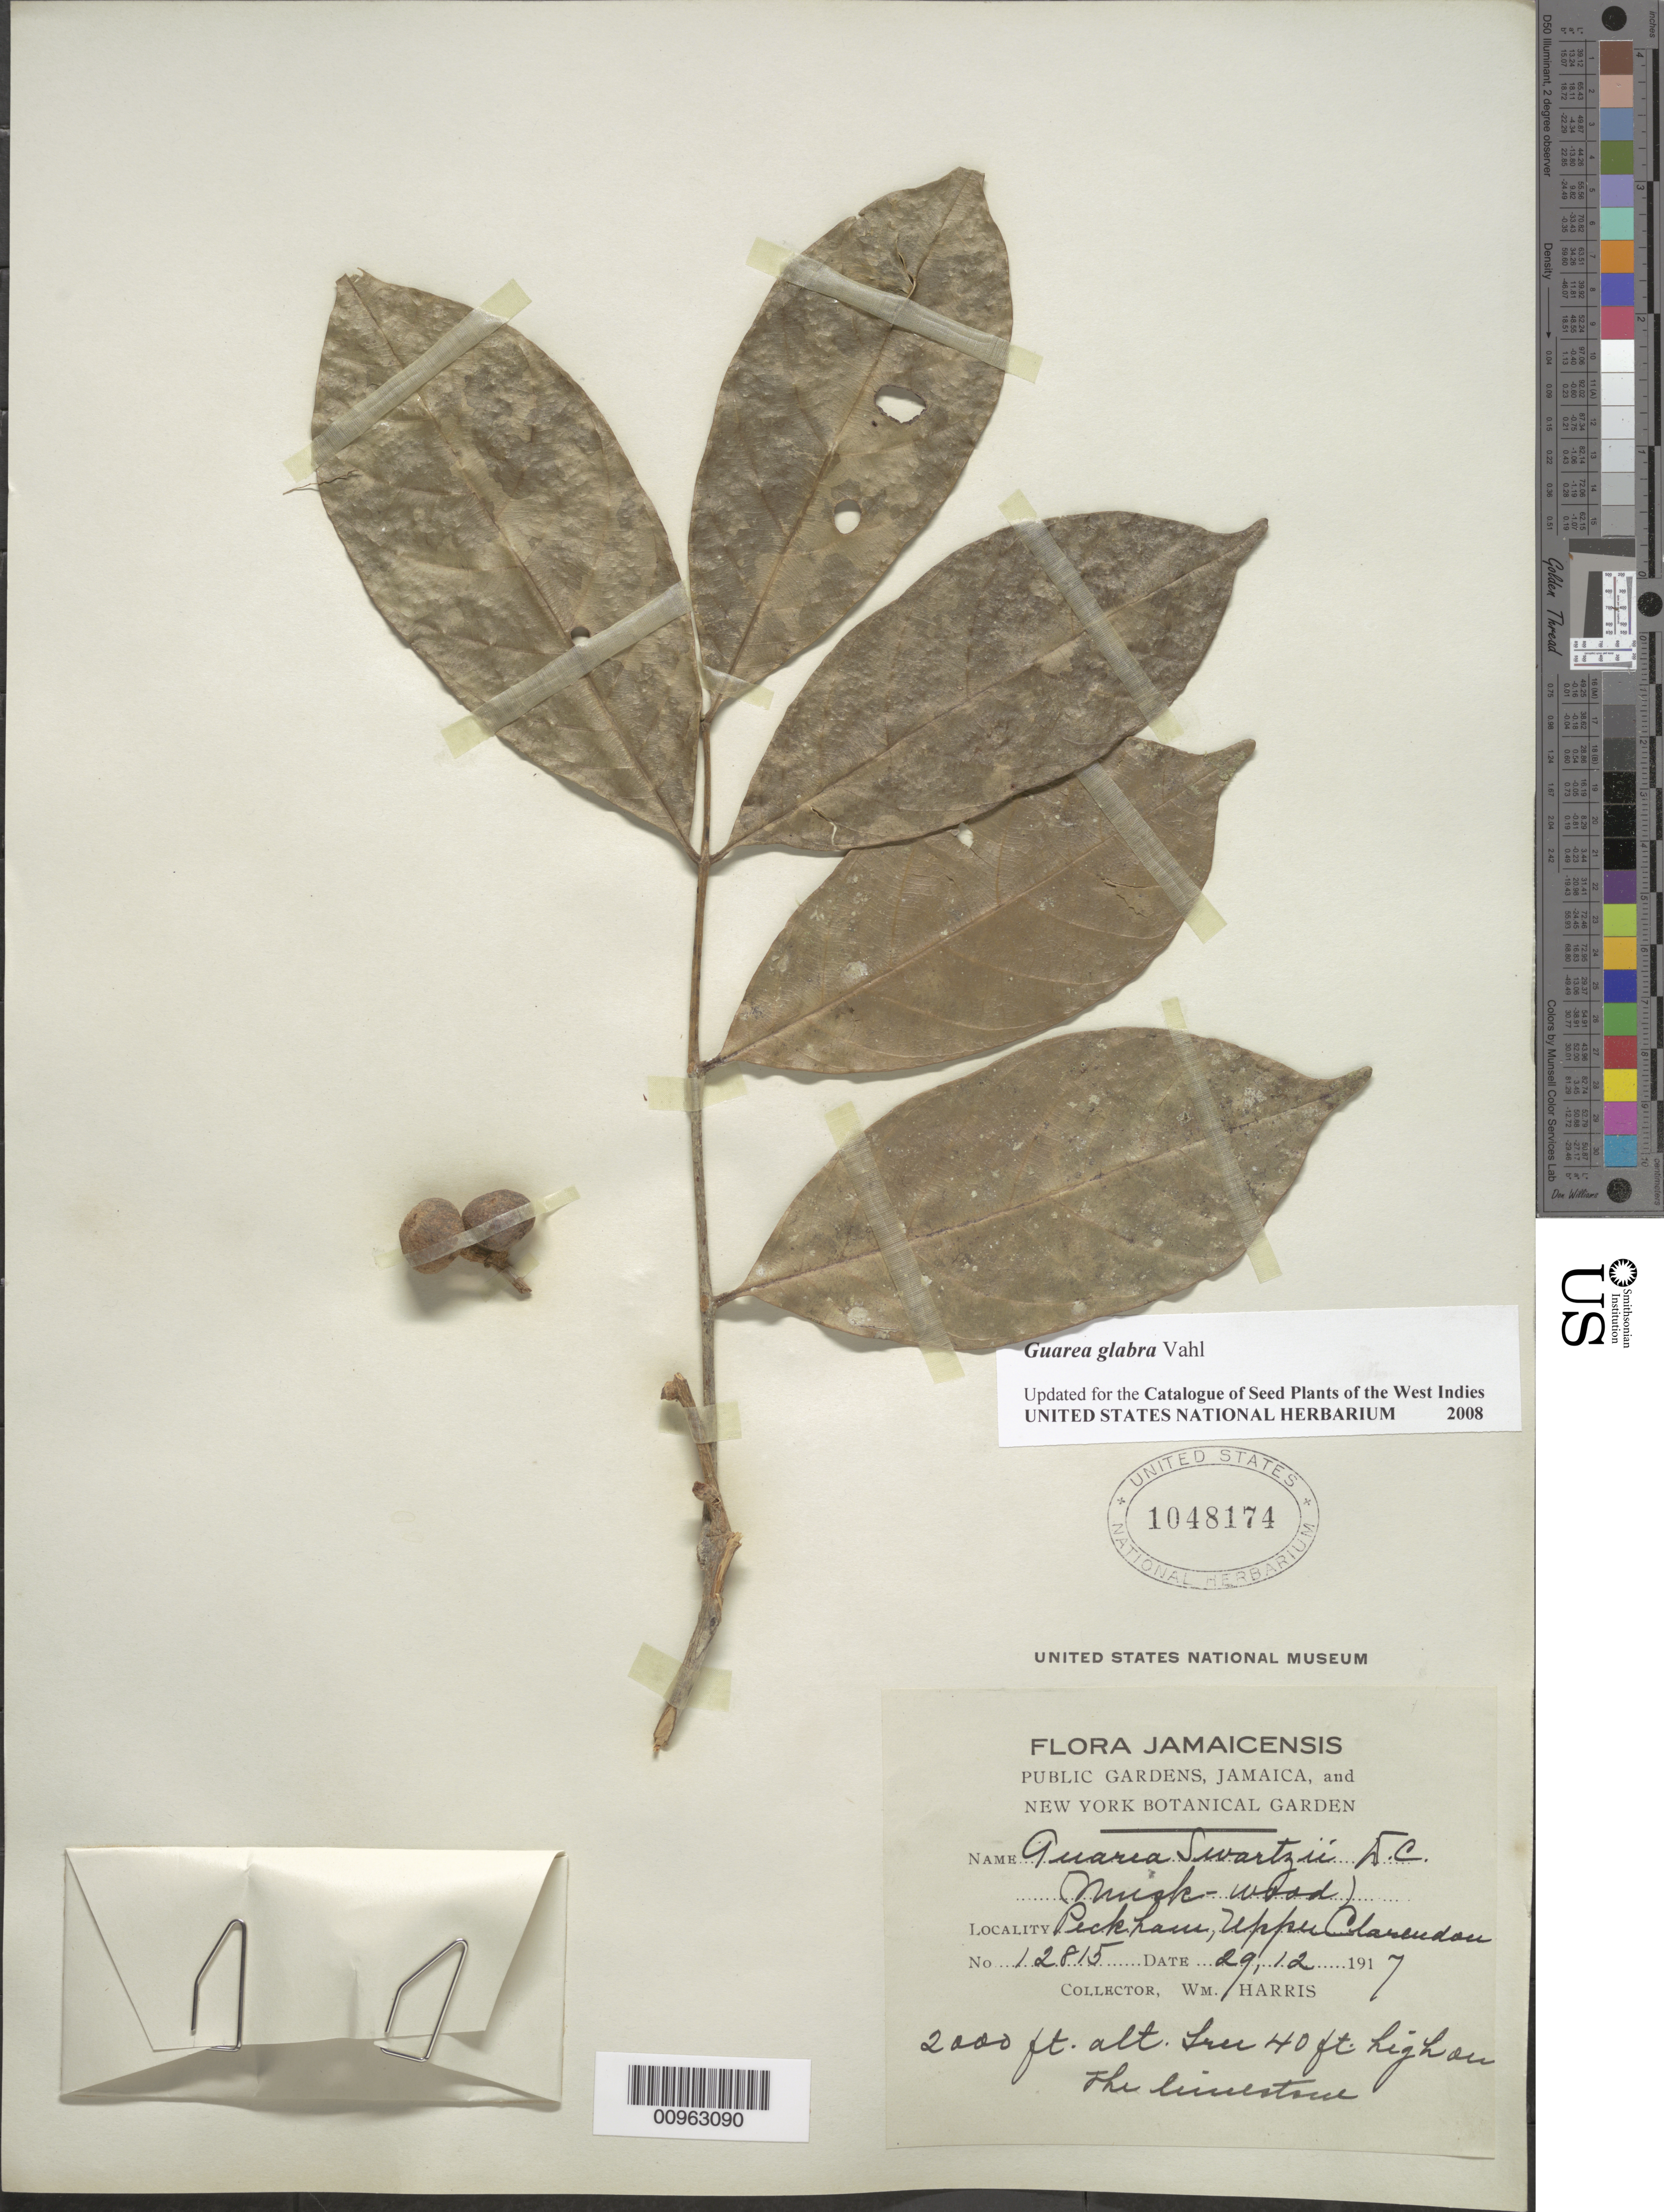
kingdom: Plantae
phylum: Tracheophyta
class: Magnoliopsida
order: Sapindales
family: Meliaceae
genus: Guarea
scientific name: Guarea glabra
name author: Vahl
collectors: W. H. Harris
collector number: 12815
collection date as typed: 29 Dec 1917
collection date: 1917-12-29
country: Jamaica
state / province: Clarendon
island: Jamaica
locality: Peckham Woods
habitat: On limestone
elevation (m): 610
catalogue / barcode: US 1048174